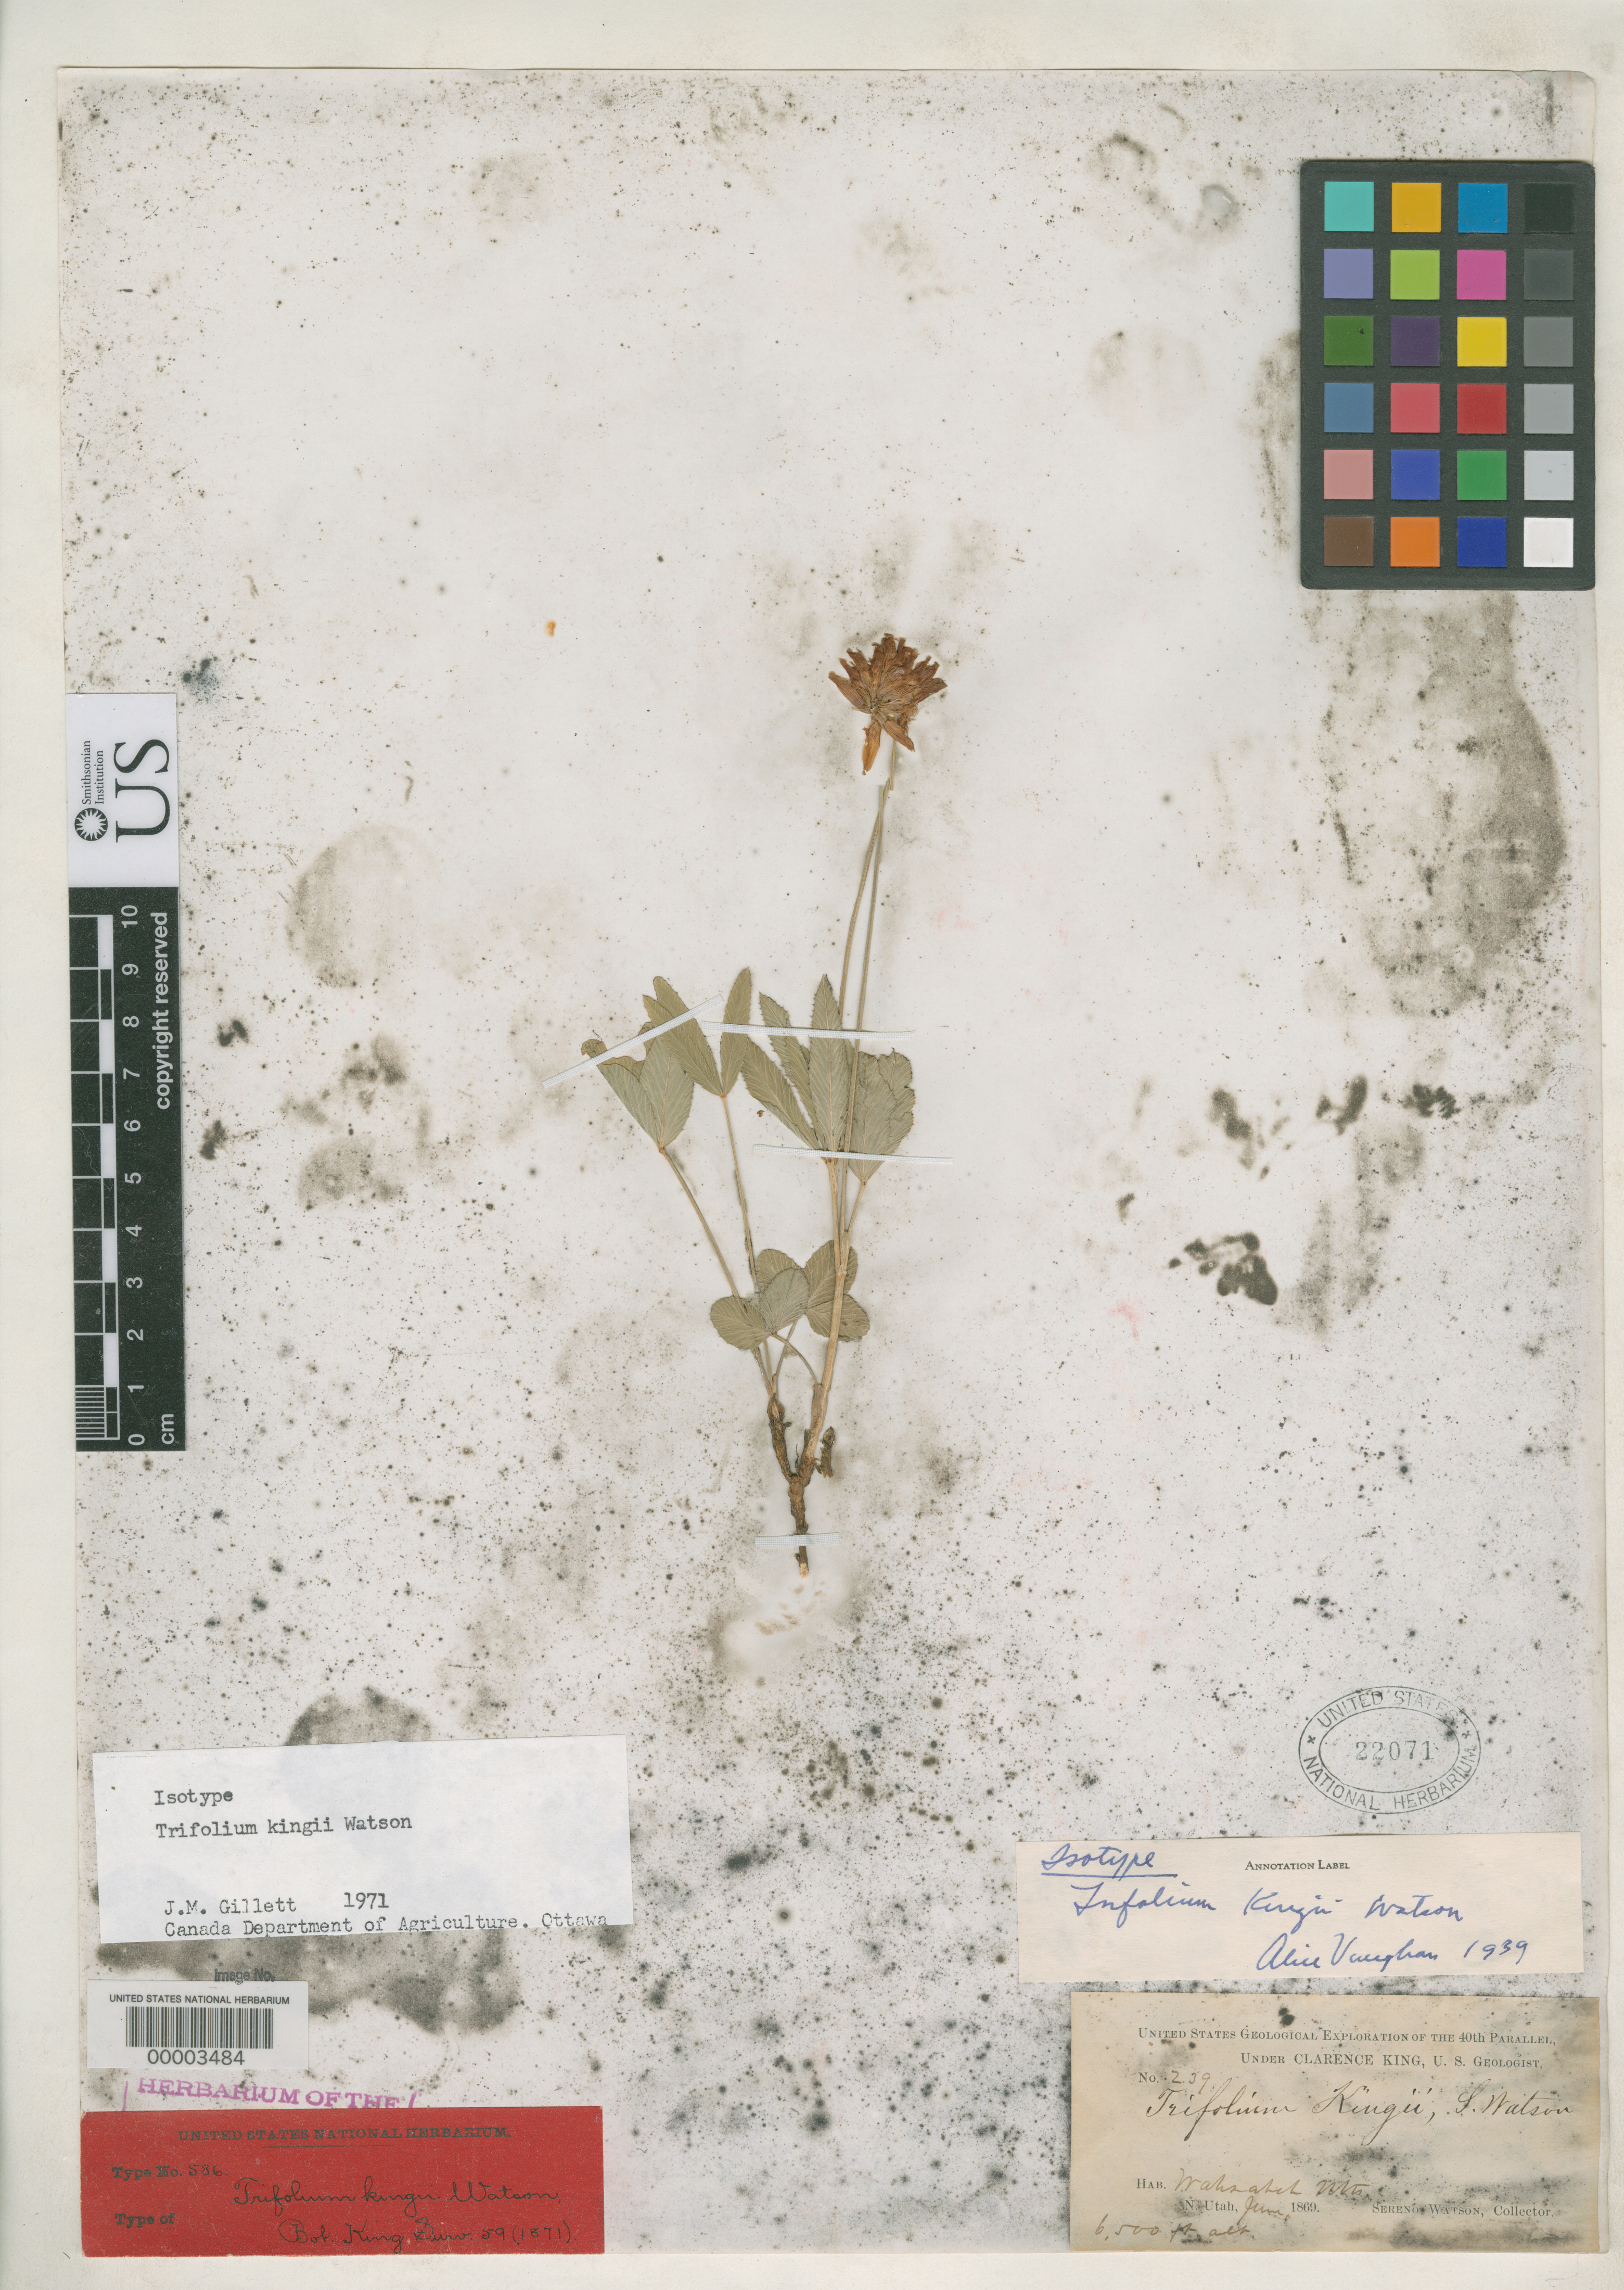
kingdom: Plantae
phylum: Tracheophyta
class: Magnoliopsida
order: Fabales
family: Fabaceae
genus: Trifolium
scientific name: Trifolium kingii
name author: S. Watson in C. King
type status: Holotype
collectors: S. Watson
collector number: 239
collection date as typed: Jun 1869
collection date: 1869-06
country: United States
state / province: Utah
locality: Wahsatch Mountains.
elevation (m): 1981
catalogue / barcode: US 22071